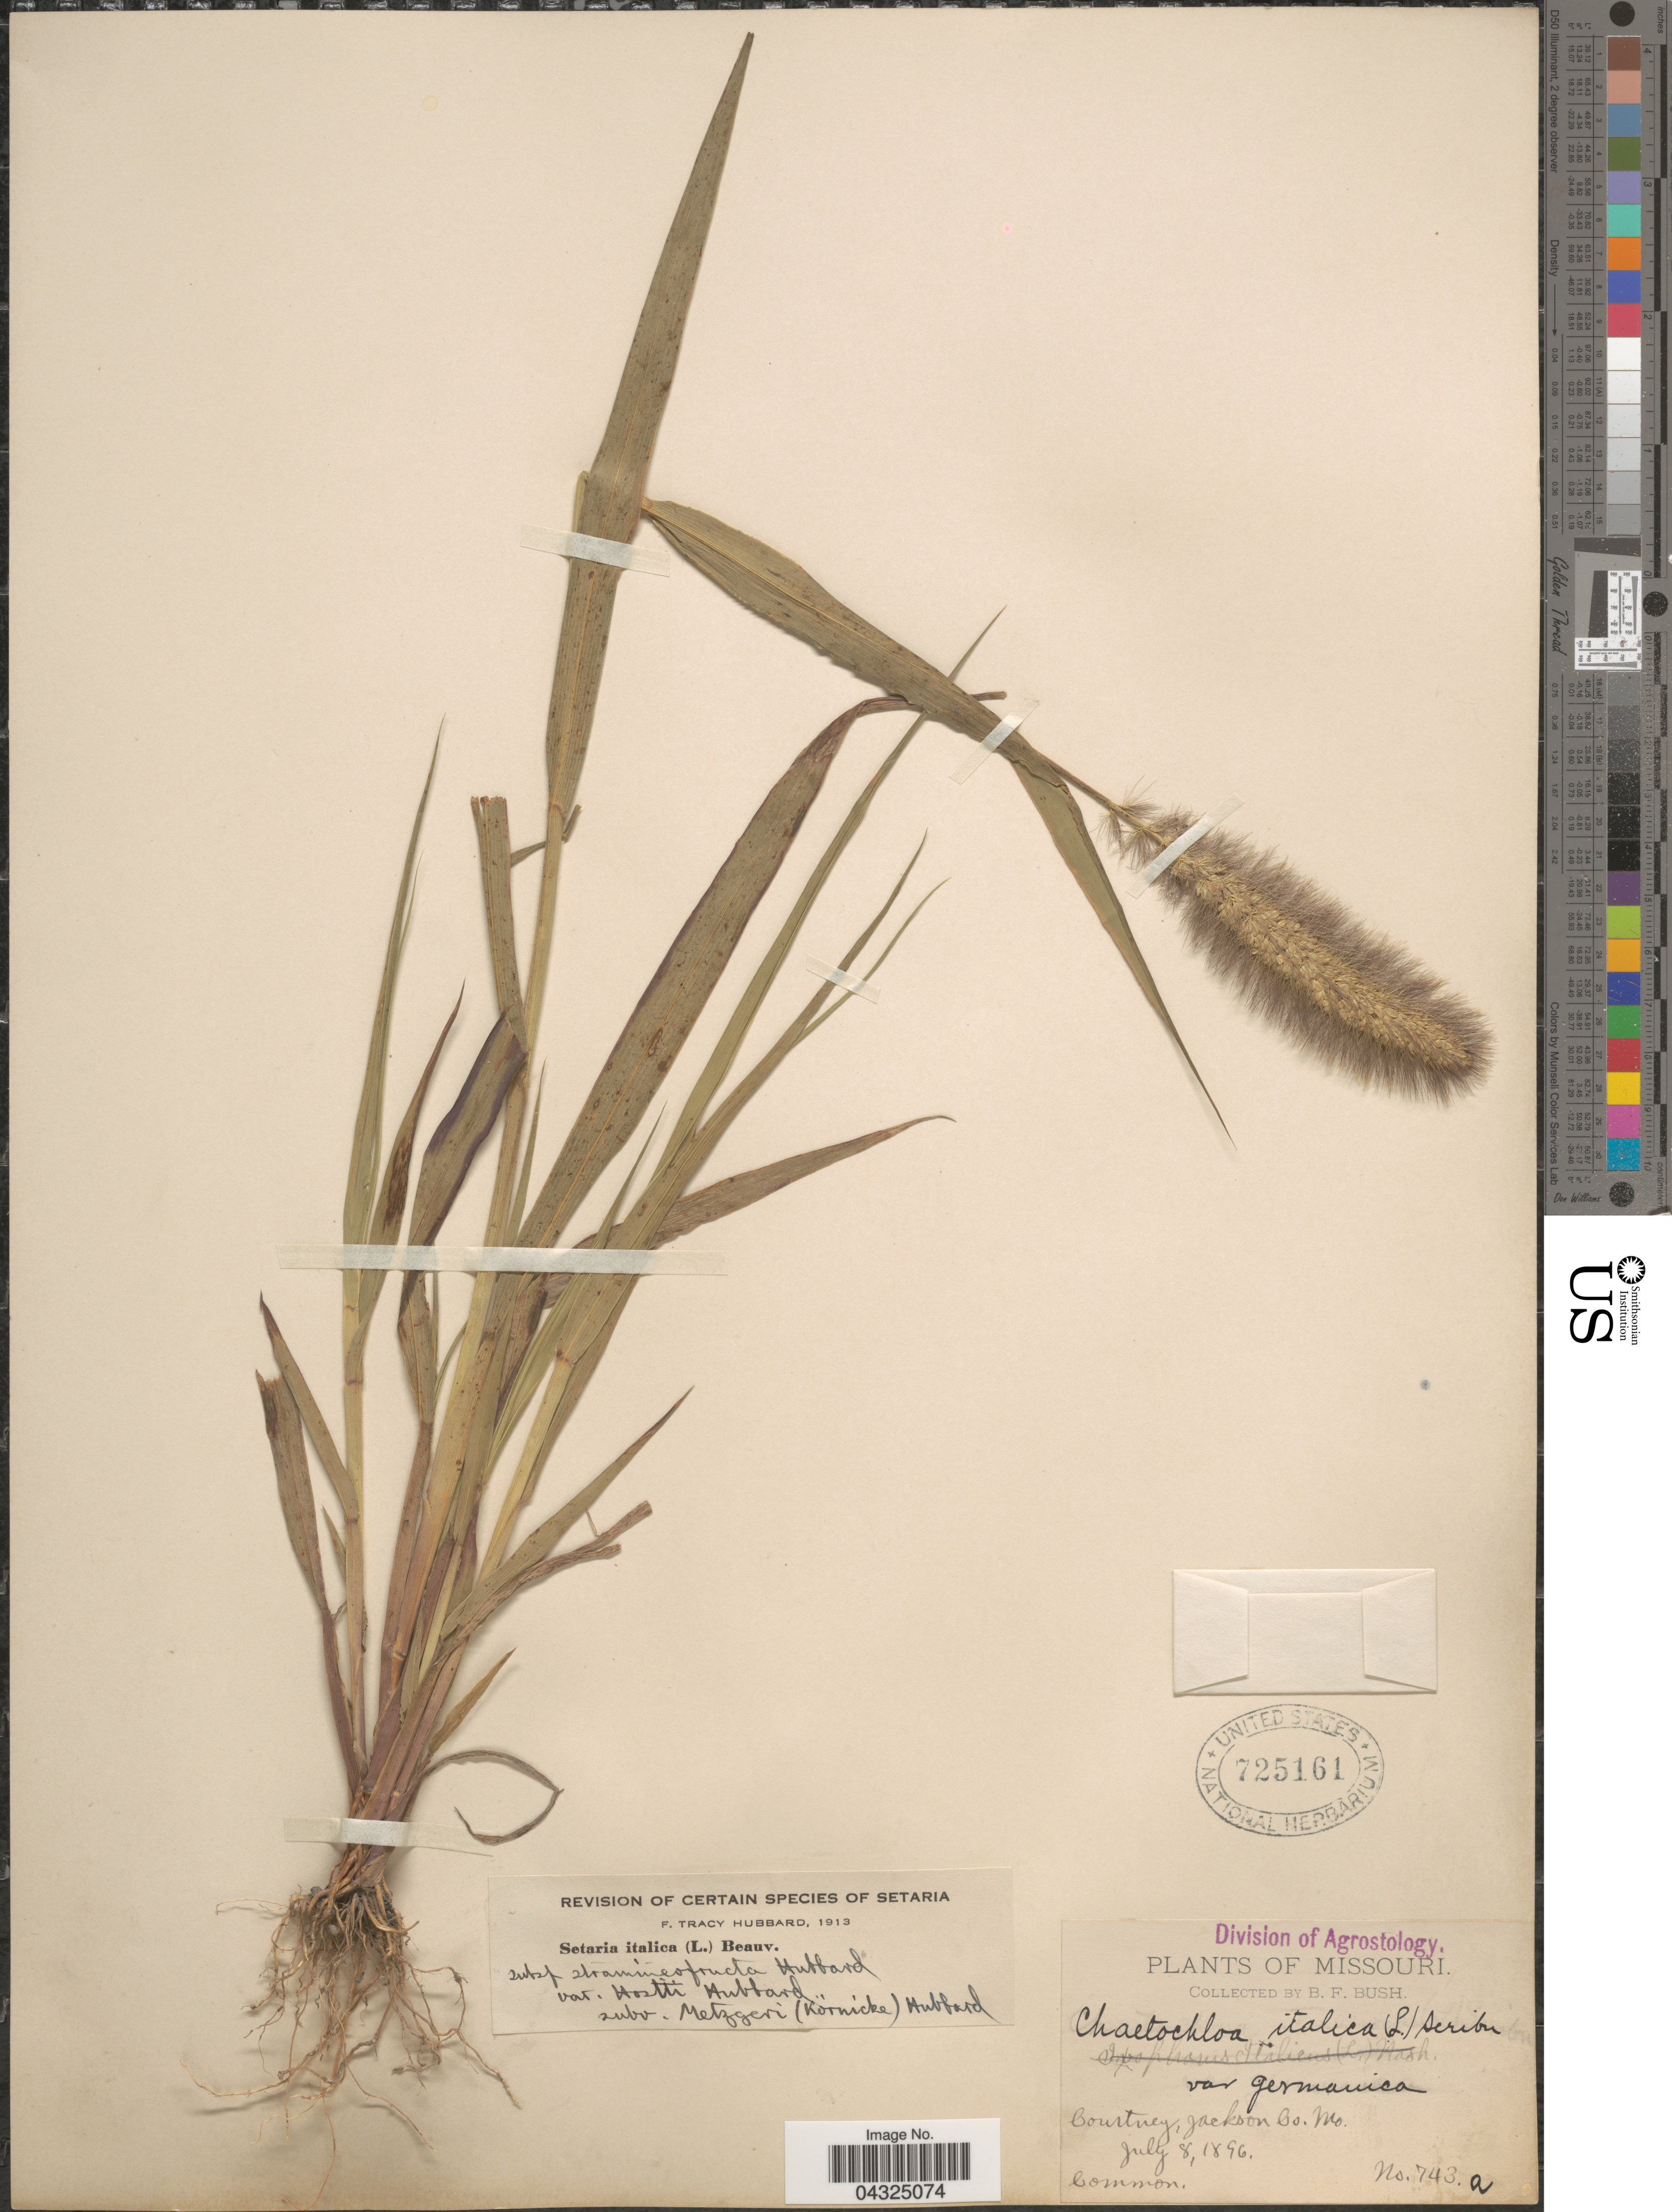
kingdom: Plantae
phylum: Tracheophyta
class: Liliopsida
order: Poales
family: Poaceae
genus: Setaria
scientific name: Setaria italica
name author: (L.) P. Beauv.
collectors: B. F. Bush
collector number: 743a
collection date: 1896-07-08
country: United States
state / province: Missouri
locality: Courtney, Jackson Co.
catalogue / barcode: US 725161